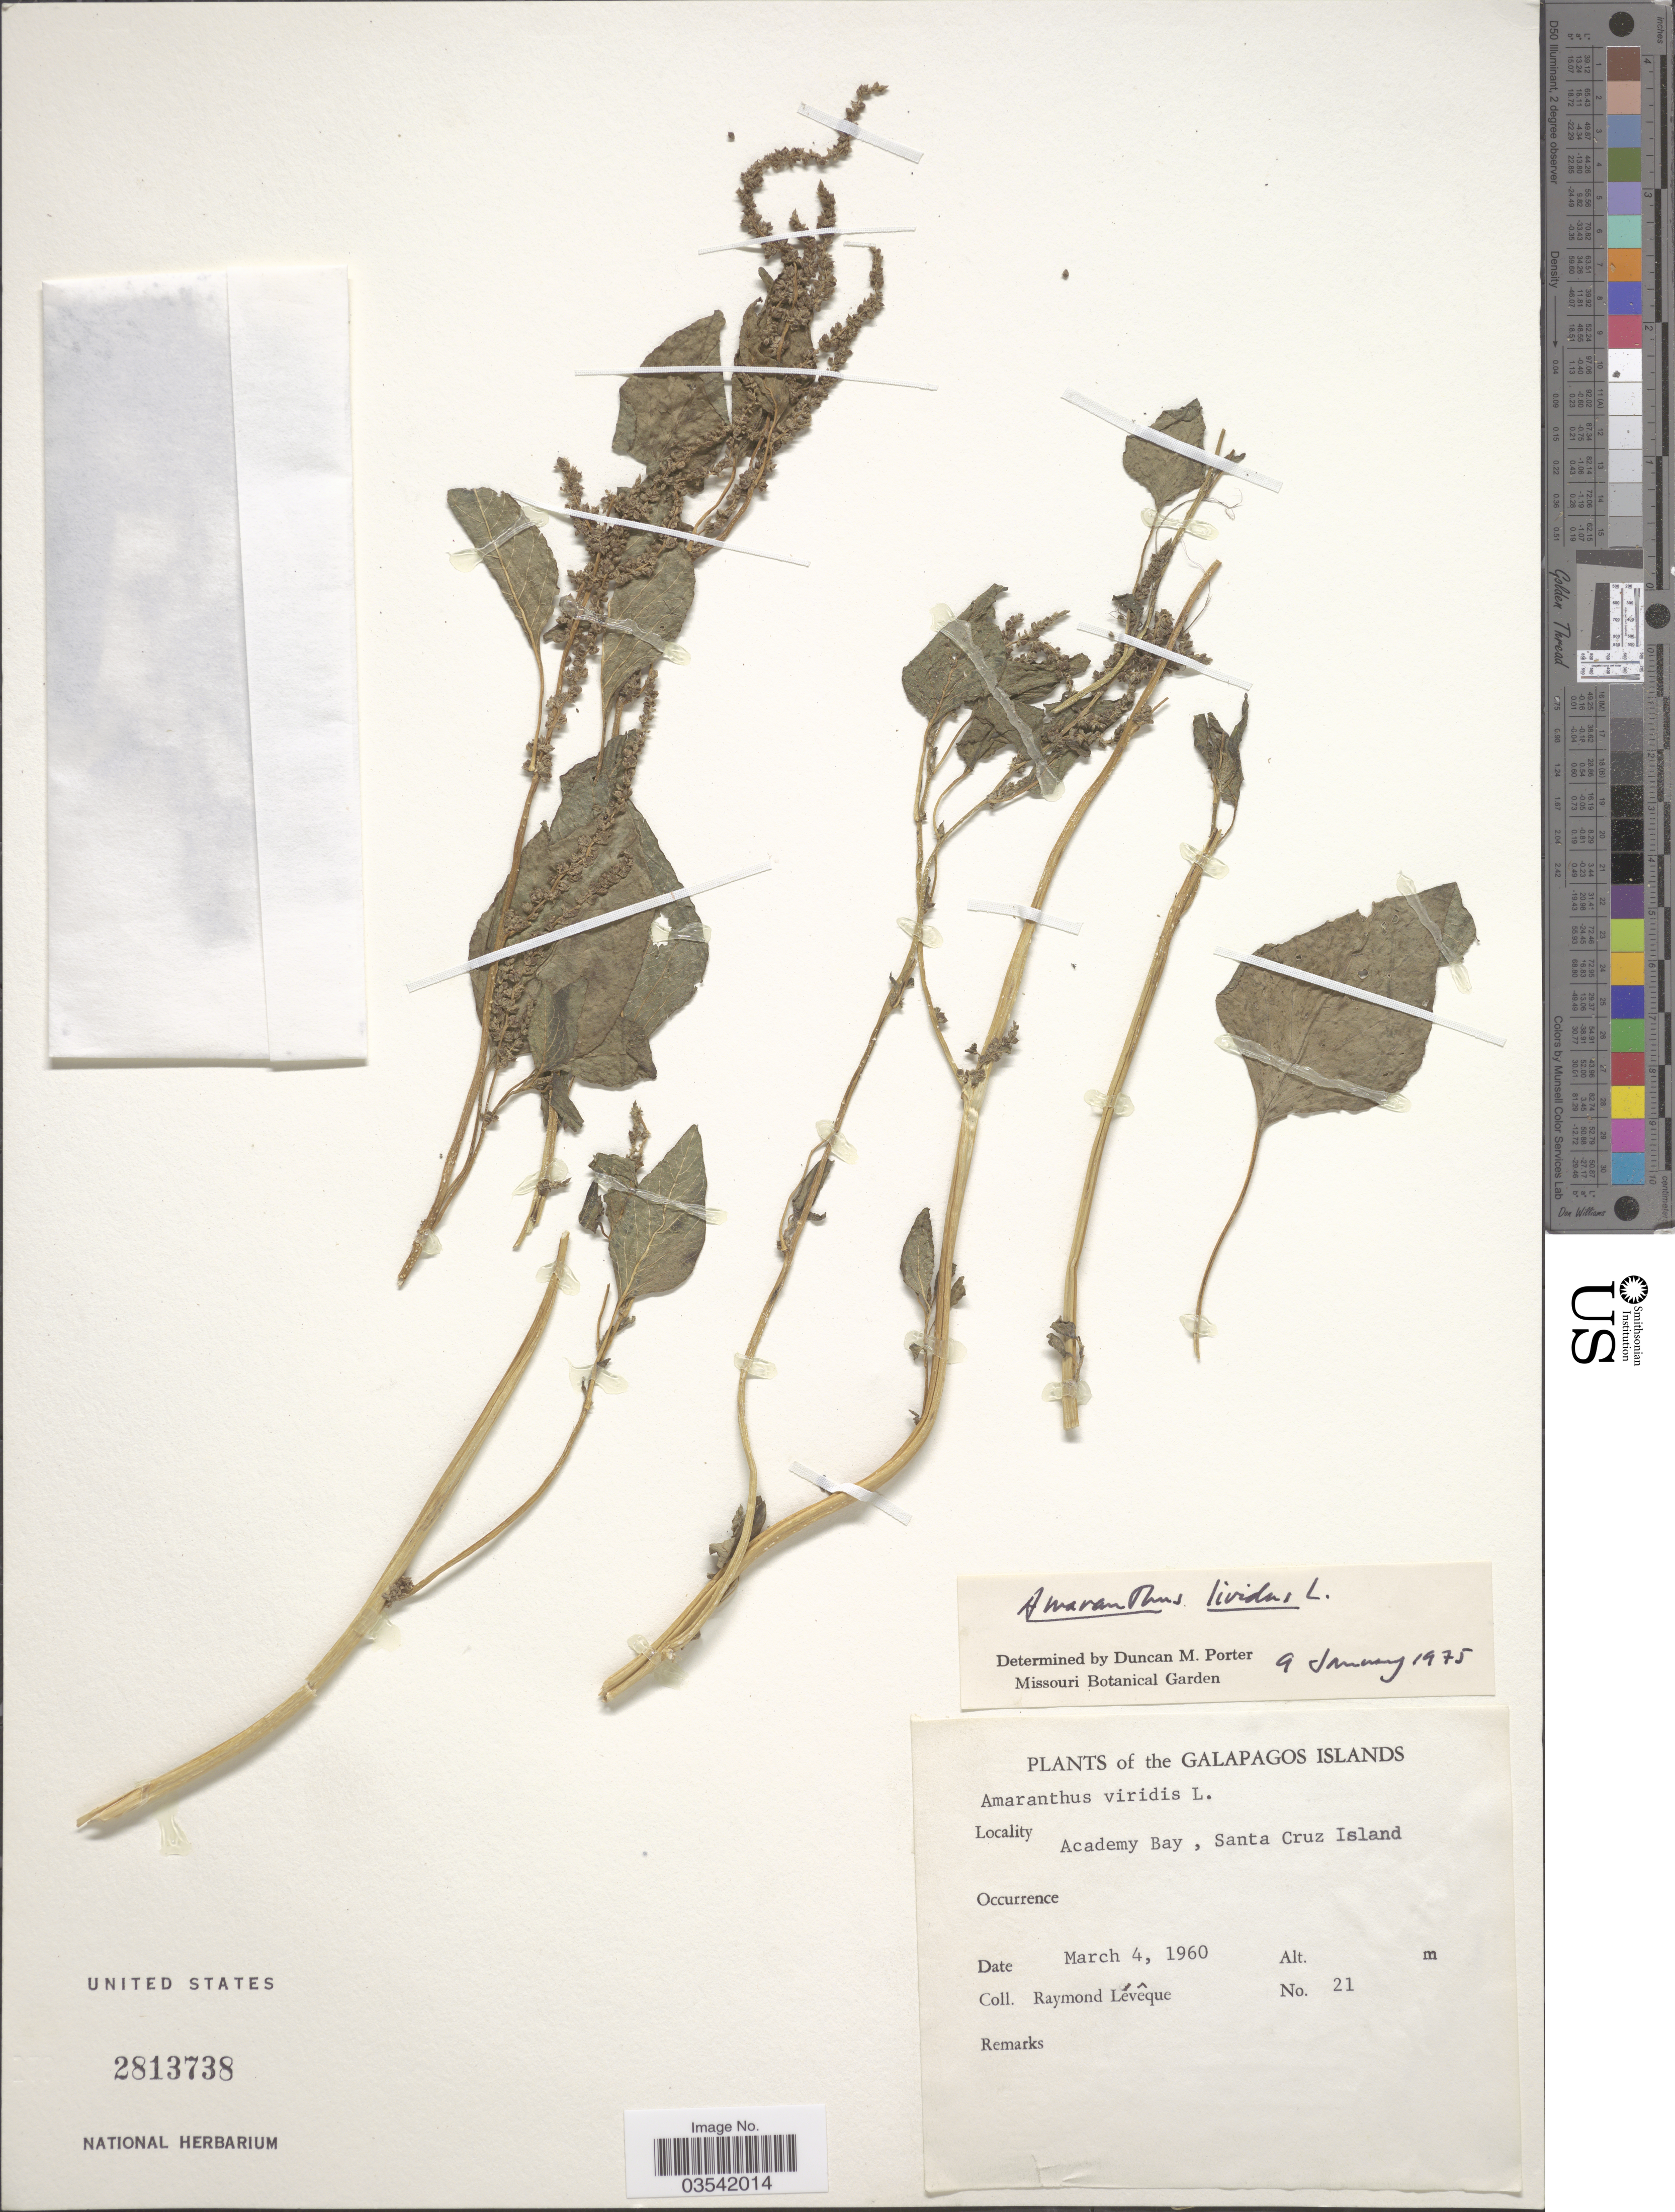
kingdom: Plantae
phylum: Tracheophyta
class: Magnoliopsida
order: Caryophyllales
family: Amaranthaceae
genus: Amaranthus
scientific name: Amaranthus lividus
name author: L.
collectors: R. Lévêque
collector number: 21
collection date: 1960-03-04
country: Ecuador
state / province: Colón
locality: Galapagos Islands. Academy Bay, Santa Cruz Island.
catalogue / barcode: US 2813738